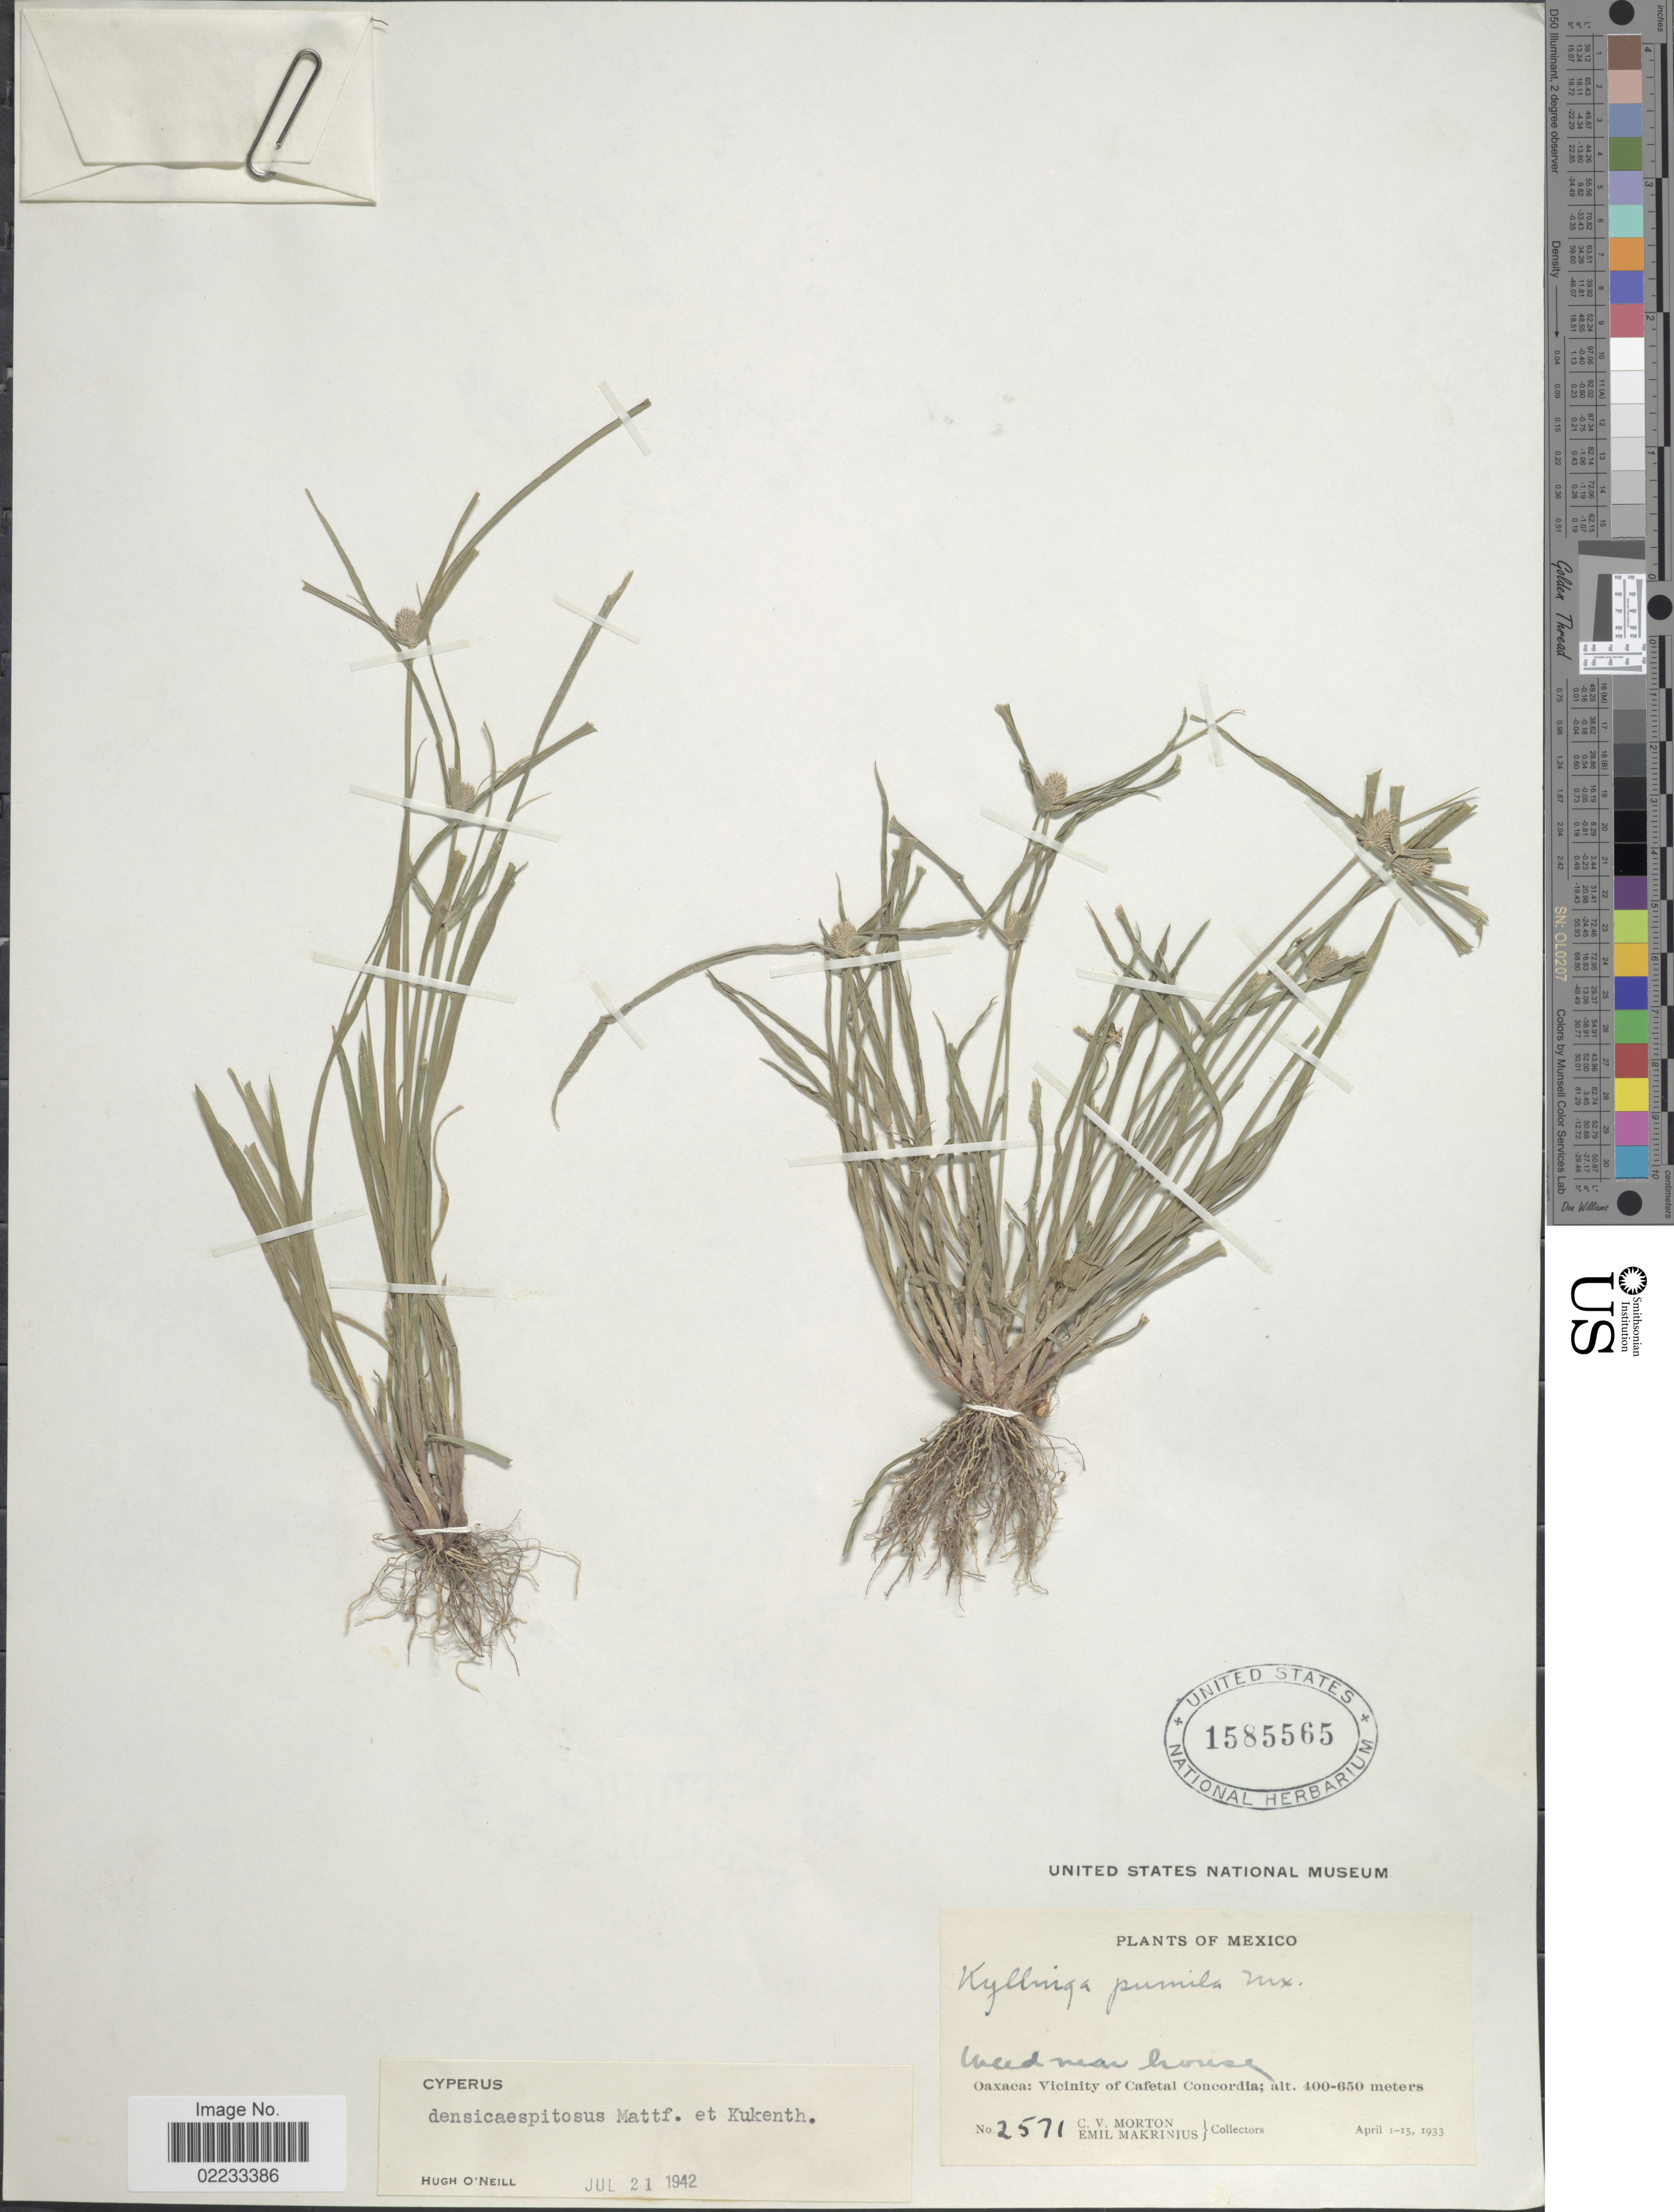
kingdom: Plantae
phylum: Tracheophyta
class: Liliopsida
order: Poales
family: Cyperaceae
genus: Cyperus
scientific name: Cyperus hortensis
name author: (Salzm. ex Steud.) Dorr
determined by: Strong, Mark T., (BOT), Smithsonian Institution - National Museum of Natural History (UNITED STATES)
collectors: C. V. Morton & E. Makrinius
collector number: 2571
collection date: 1933-04-01/1933-04-15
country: Mexico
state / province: Oaxaca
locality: Weed near house, Vicinity of Cafetal Concordia.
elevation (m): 400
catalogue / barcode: US 1585565